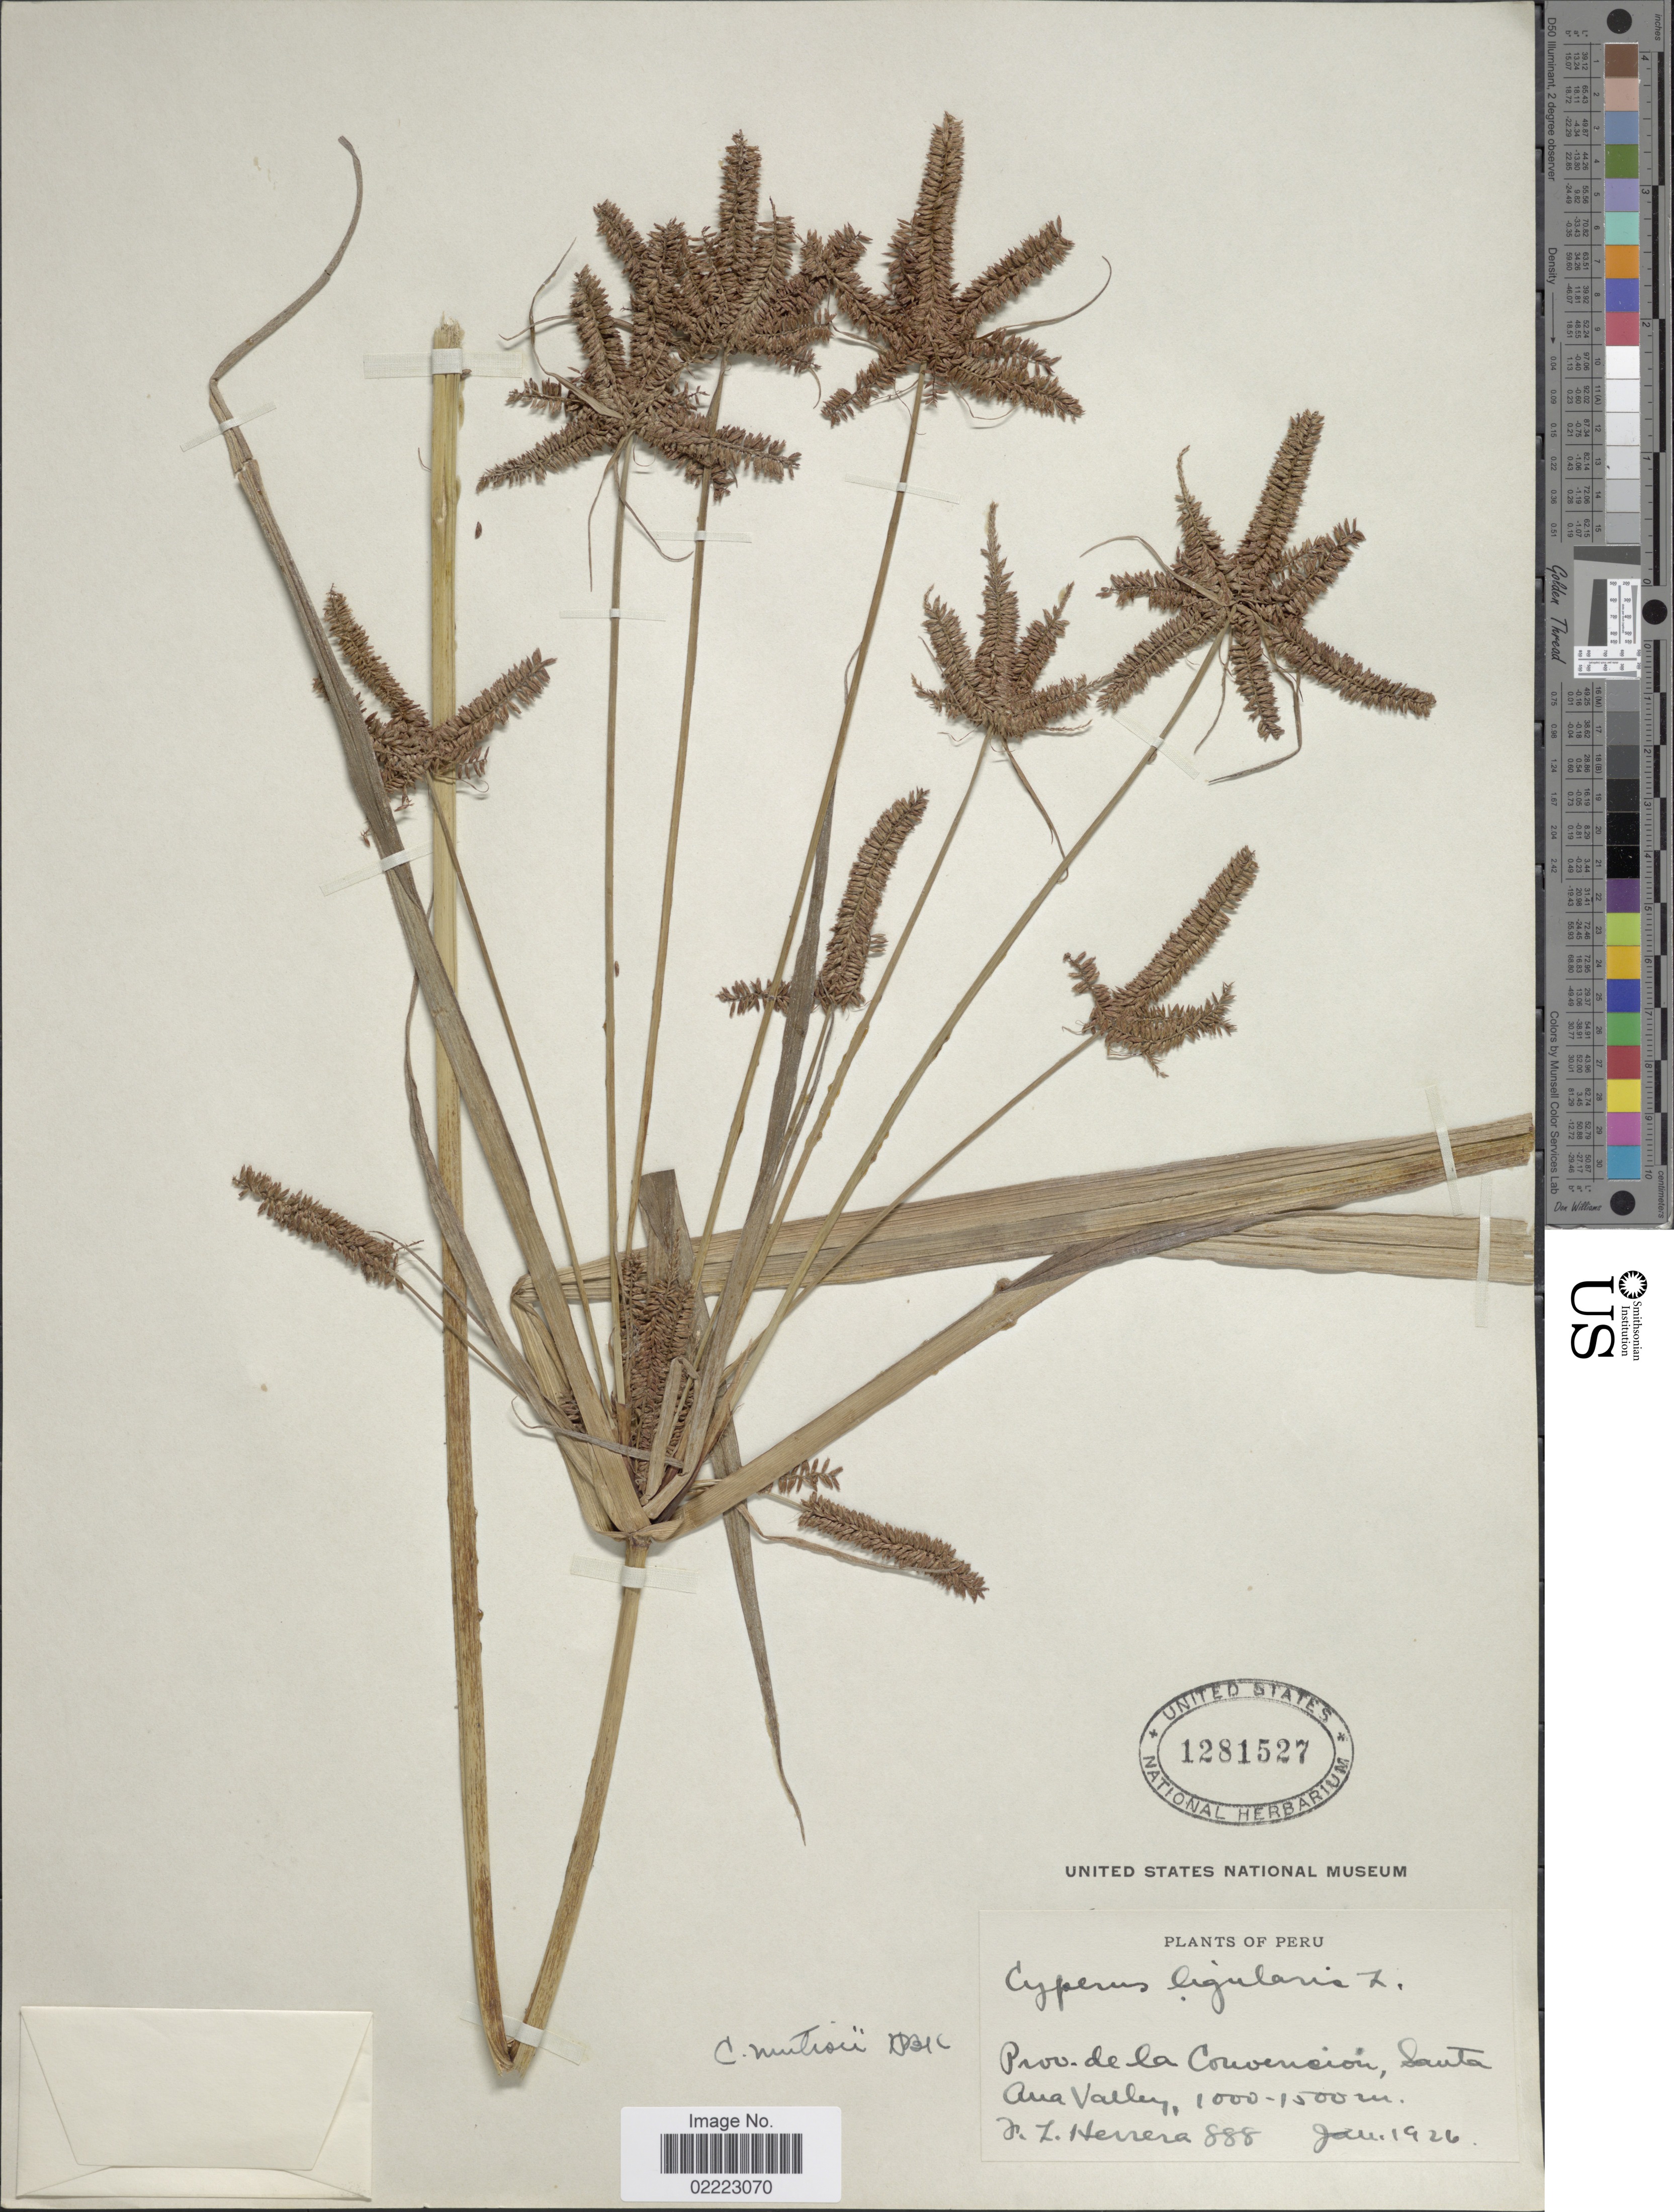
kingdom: Plantae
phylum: Tracheophyta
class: Liliopsida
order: Poales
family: Cyperaceae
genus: Cyperus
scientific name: Cyperus mutisii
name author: (Kunth) Andersson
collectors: F. L. Herrera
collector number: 888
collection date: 1926-01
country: Peru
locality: Prov. de la Convención, Santa Ana Valley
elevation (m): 1000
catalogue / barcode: US 1281527